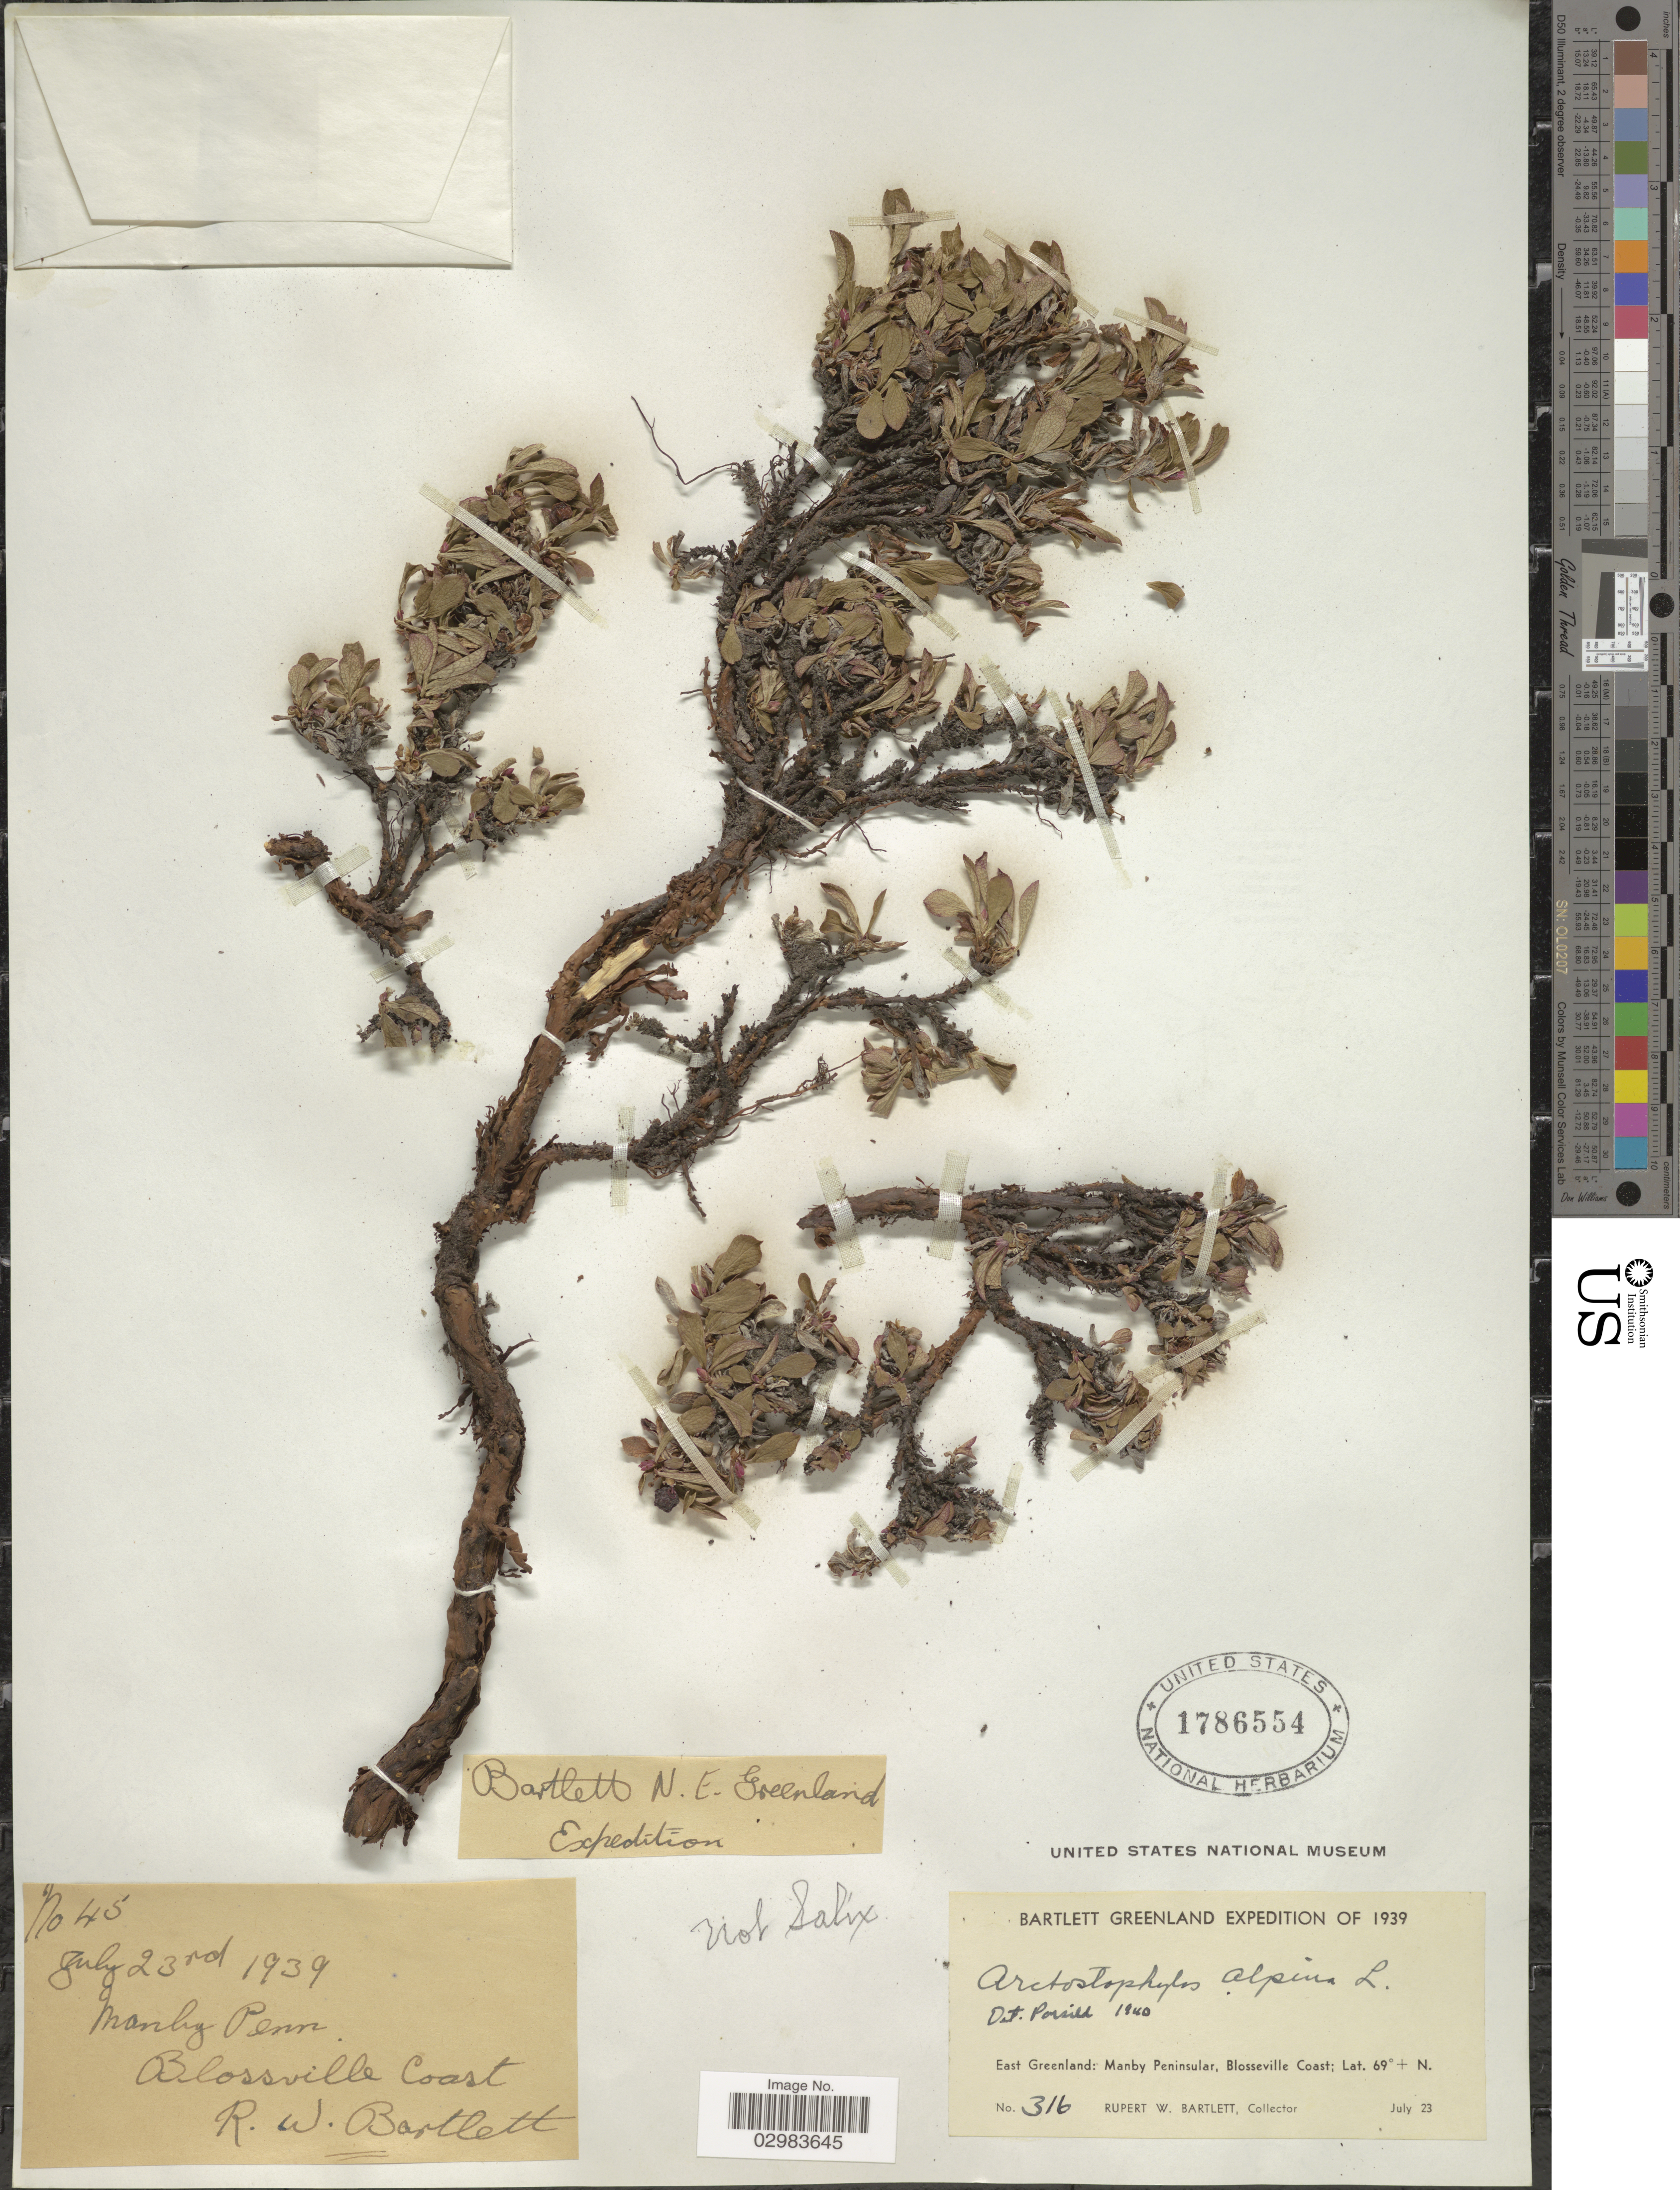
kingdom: Plantae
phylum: Tracheophyta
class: Magnoliopsida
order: Ericales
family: Ericaceae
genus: Arctostaphylos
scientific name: Arctostaphylos alpina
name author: (L.) Spreng.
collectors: R. W. Bartlett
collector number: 45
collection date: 1939-07-23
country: Greenland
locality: Manby Penn. Blossville Coast. East Greenland.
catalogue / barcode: US 1786554